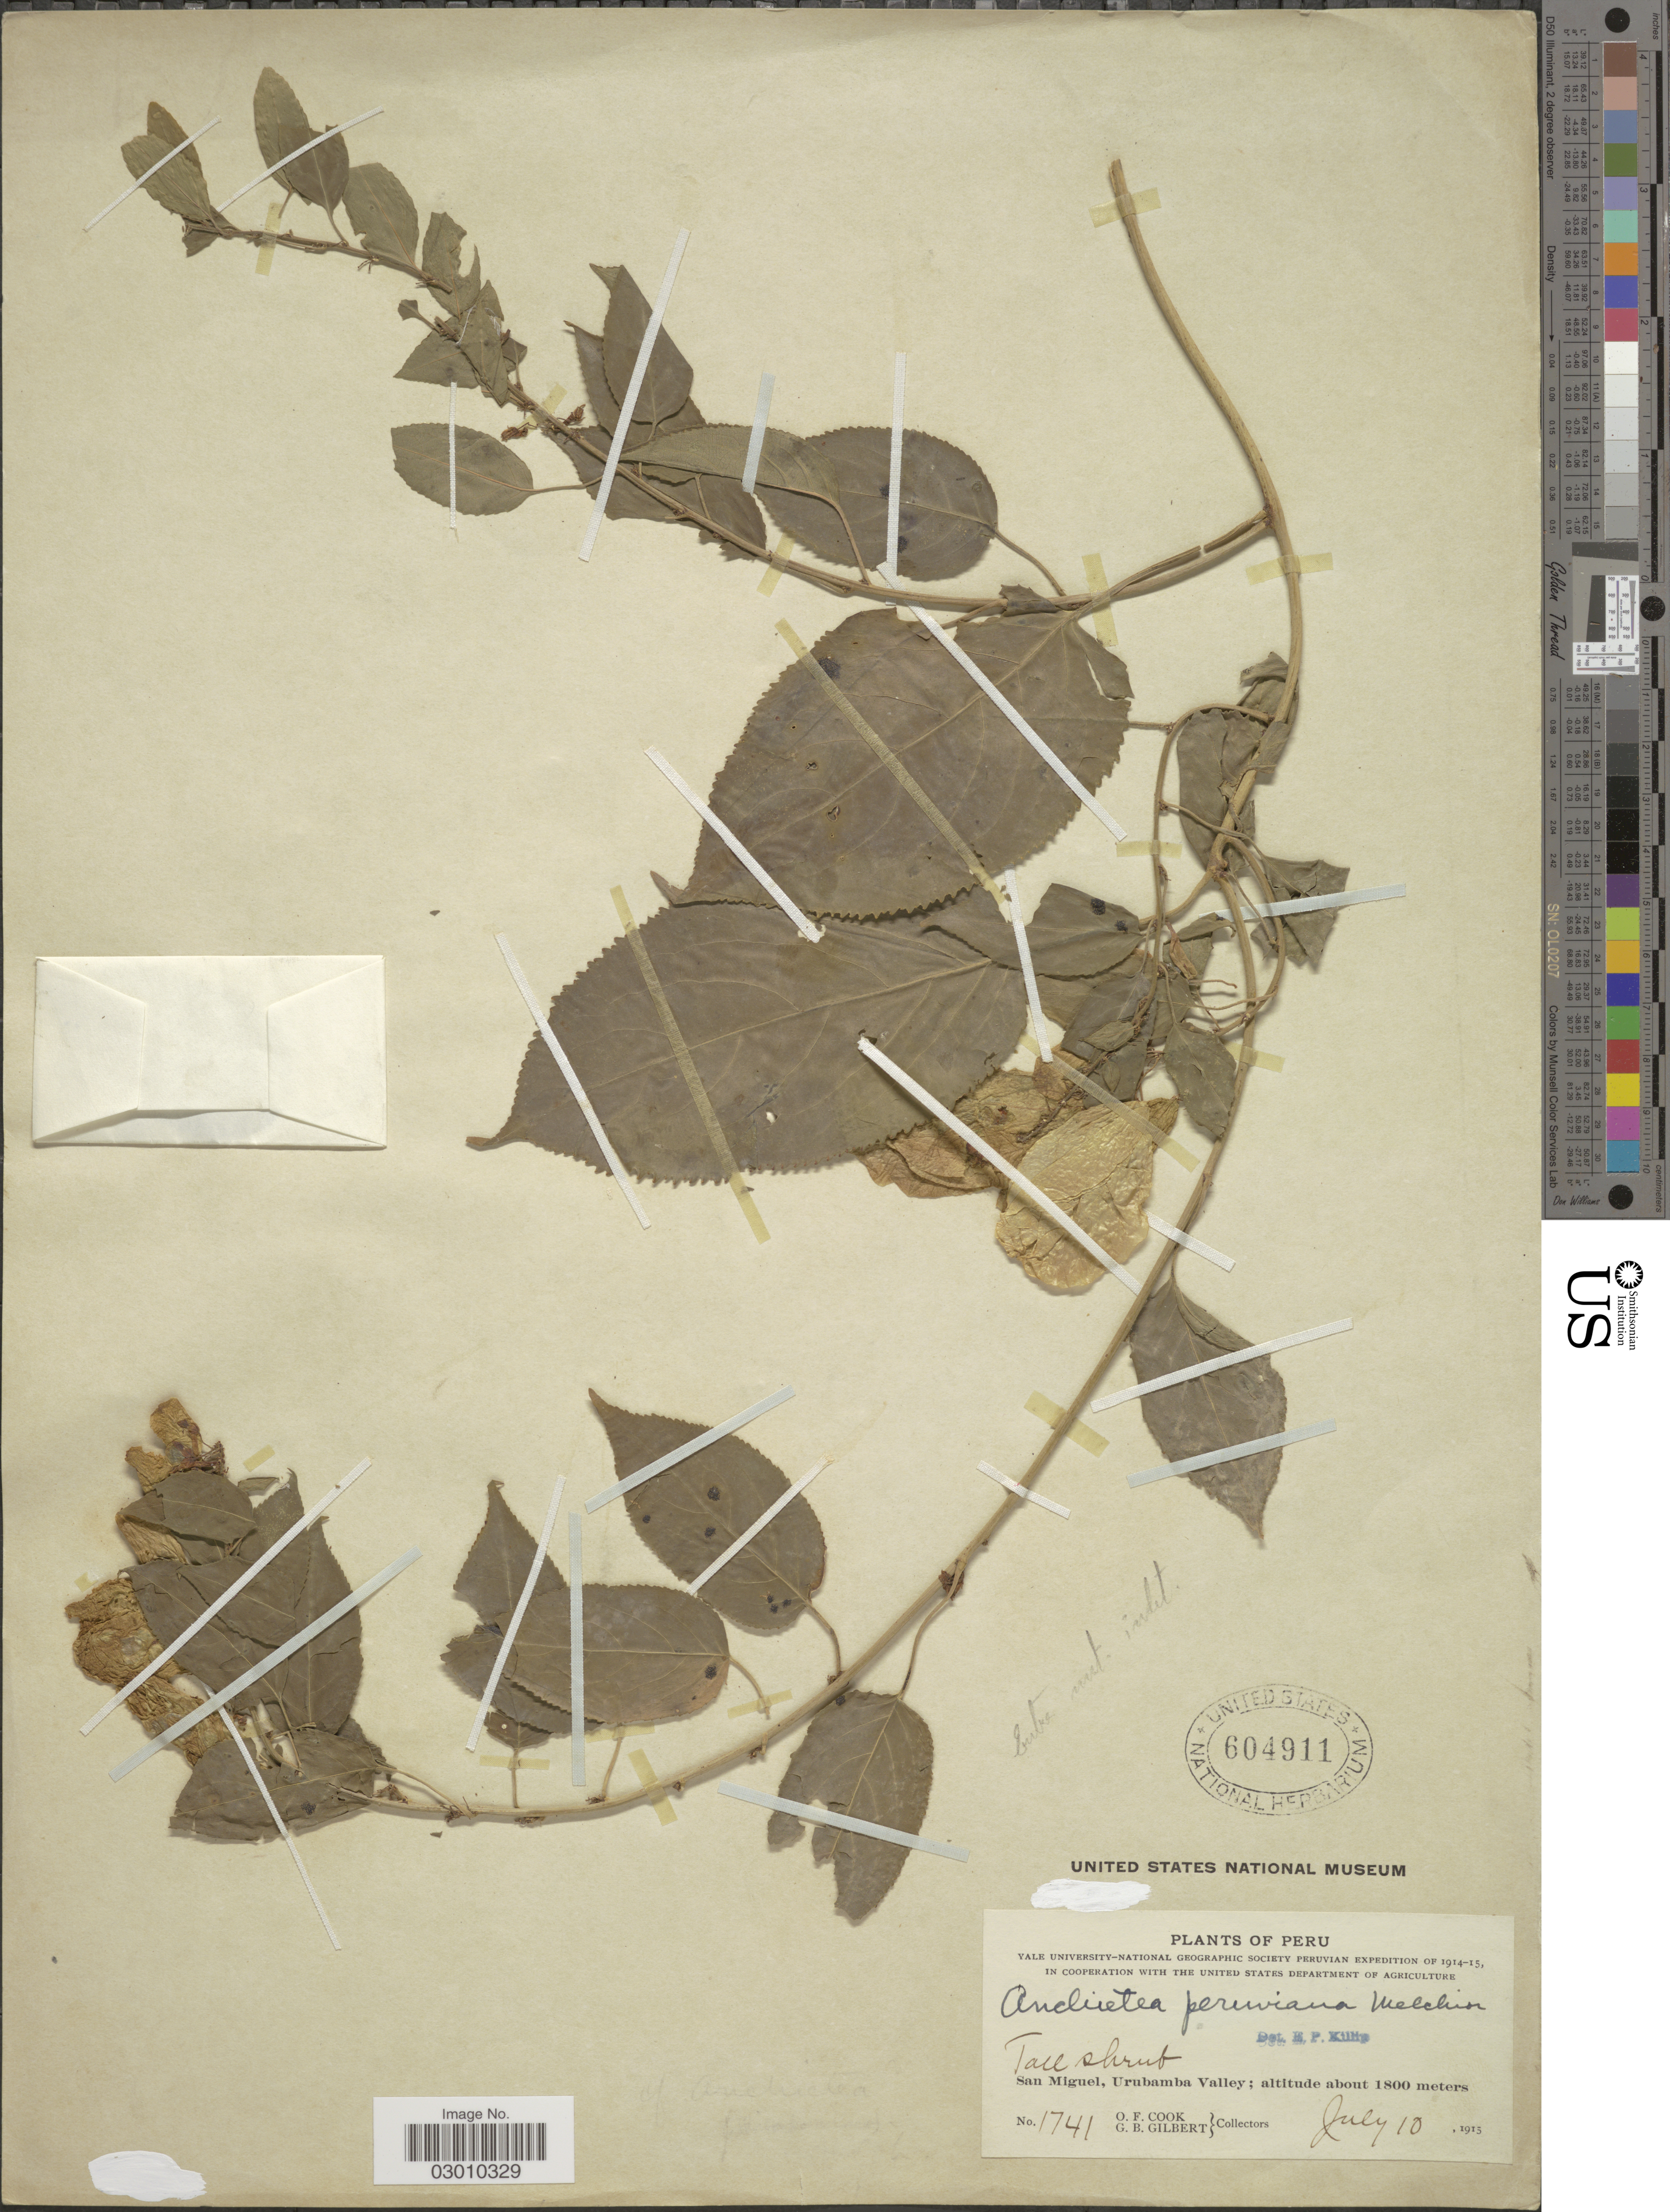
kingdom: Plantae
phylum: Tracheophyta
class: Magnoliopsida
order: Malpighiales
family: Violaceae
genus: Anchietea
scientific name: Anchietea peruviana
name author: Melch.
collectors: O. F. Cook & G. B. Gilbert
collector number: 1741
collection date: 1915-07-10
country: Peru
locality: San Miguel, Urubamba Valley.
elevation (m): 1800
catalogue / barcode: US 604911